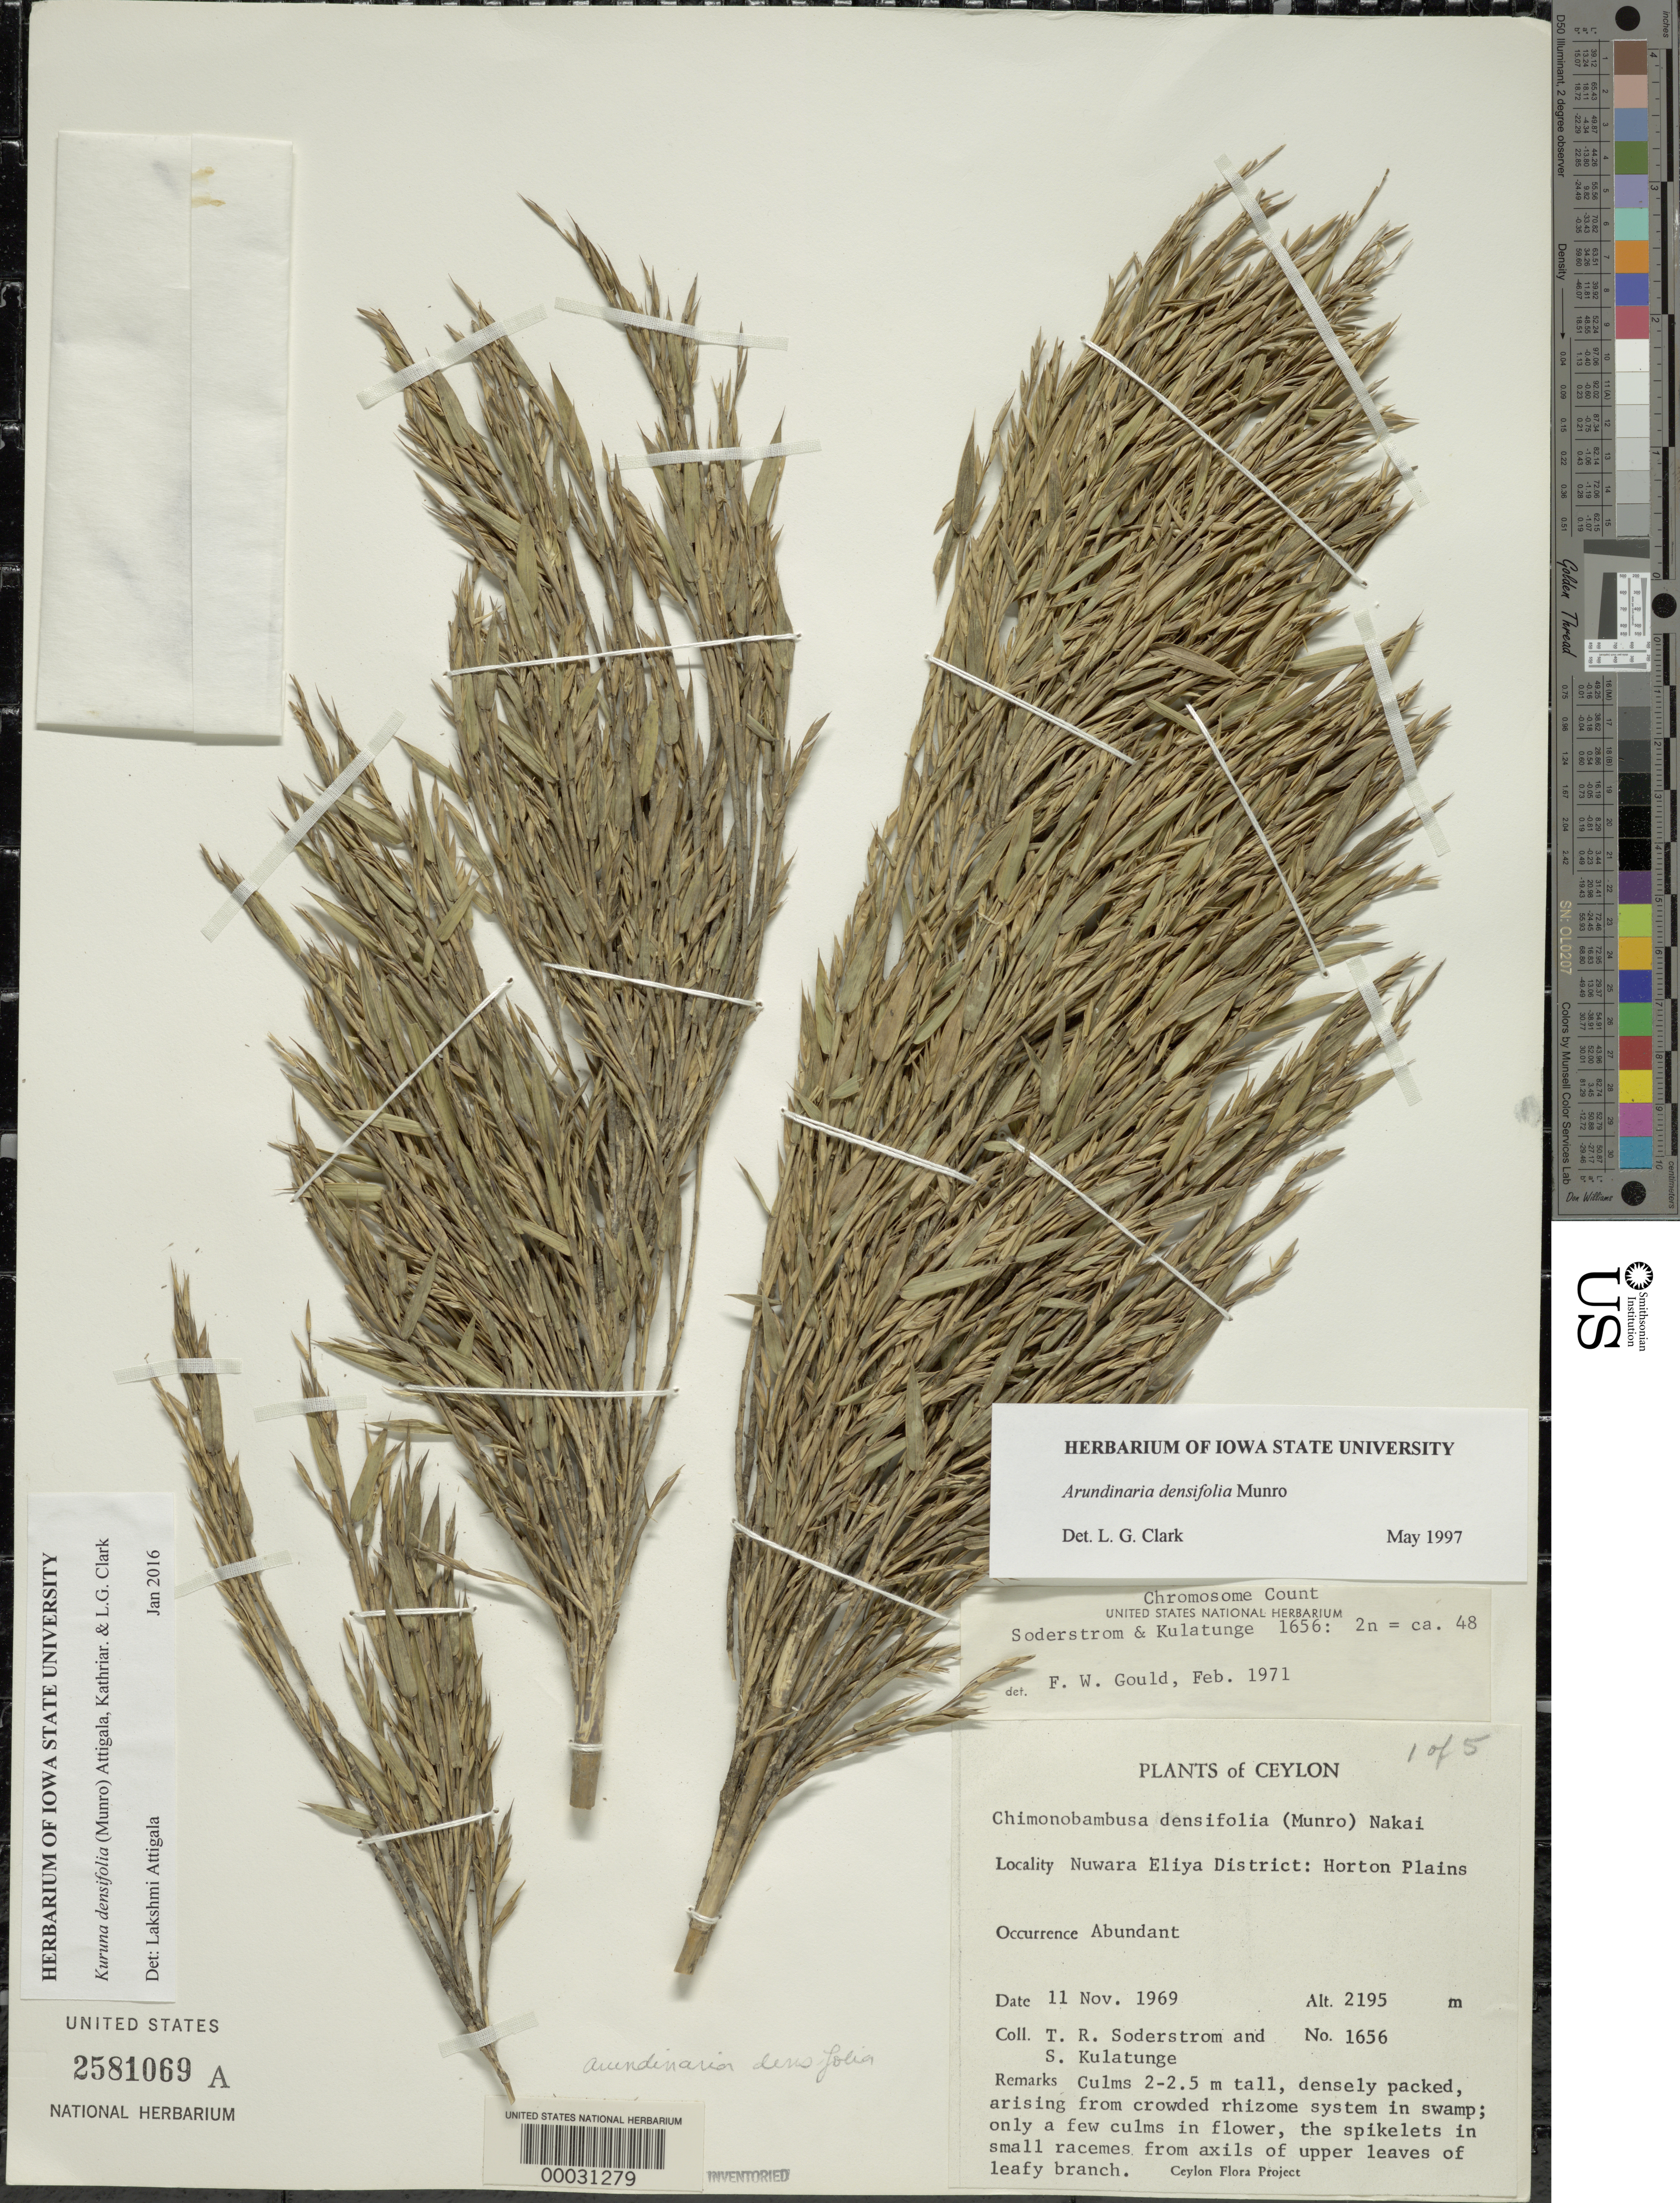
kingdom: Plantae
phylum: Tracheophyta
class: Liliopsida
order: Poales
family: Poaceae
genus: Kuruna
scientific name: Kuruna densifolia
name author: (Munro) Attigala et al.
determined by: Attigala, L.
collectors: T. R. Soderstrom & S. Kulatunge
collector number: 1656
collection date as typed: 11 Nov 1969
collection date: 1969-11-11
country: Sri Lanka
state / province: Central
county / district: Nuwara Eliya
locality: Horton plains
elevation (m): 2195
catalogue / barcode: US 2581069A